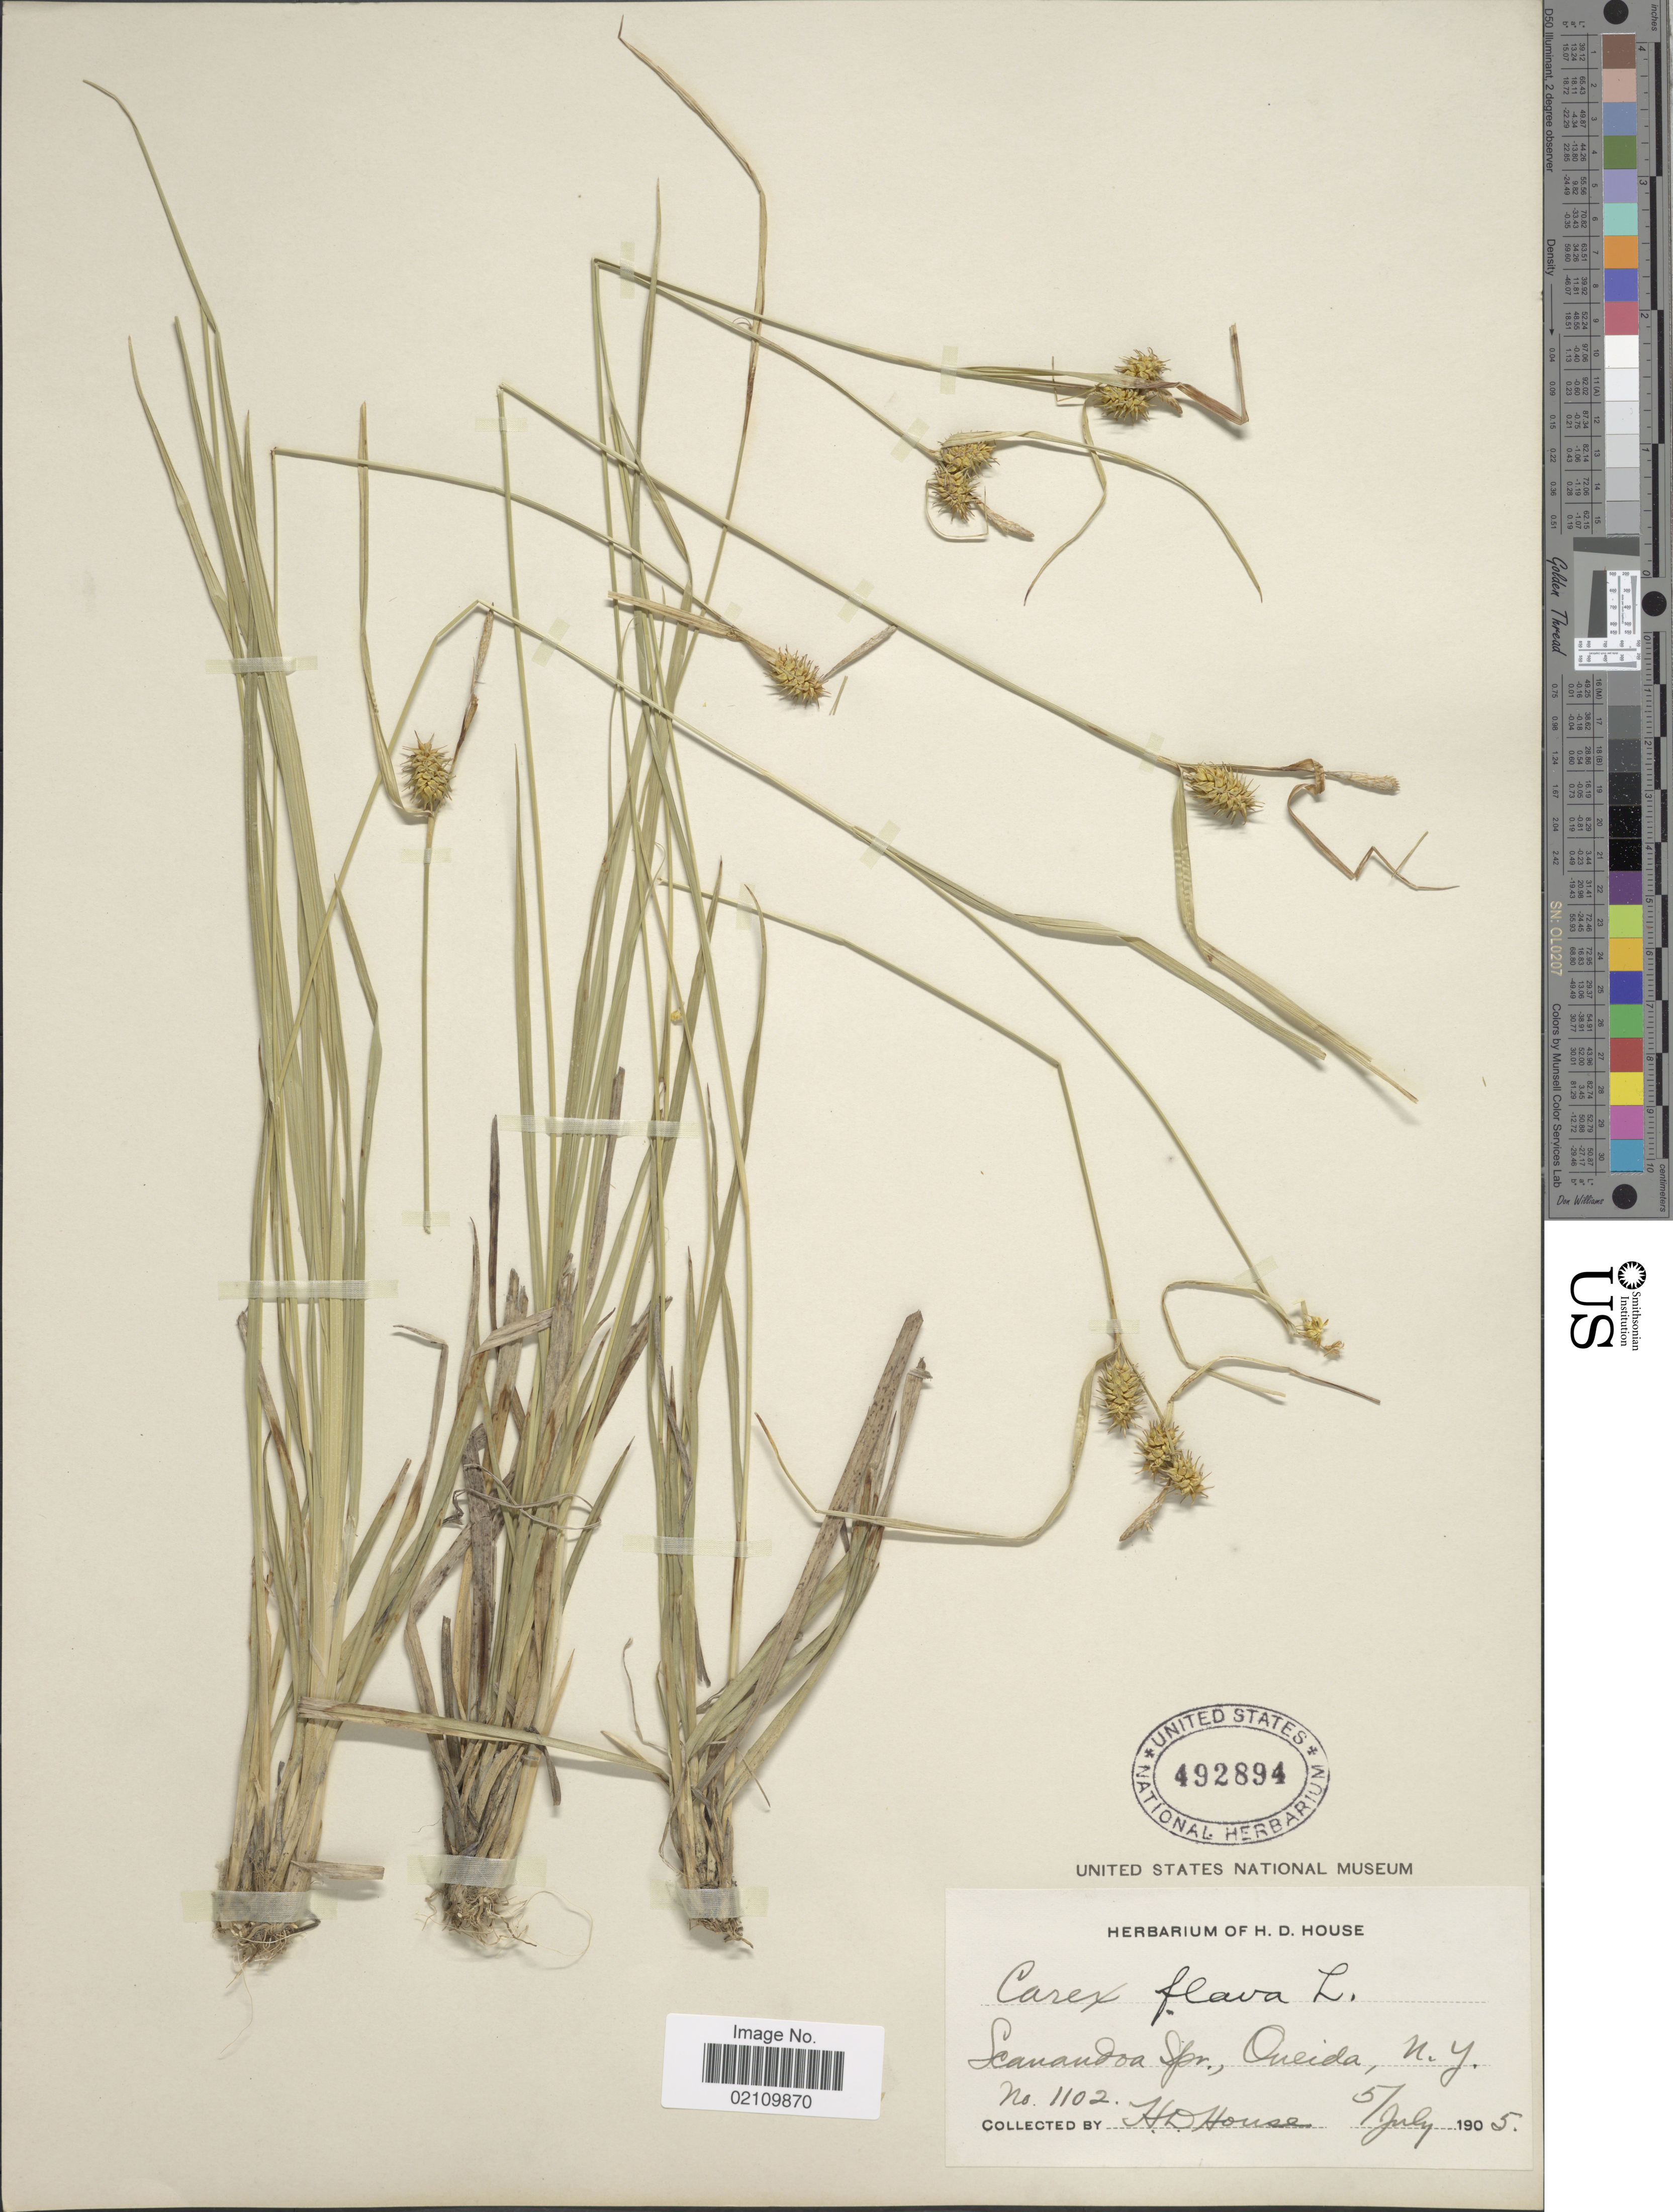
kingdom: Plantae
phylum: Tracheophyta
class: Liliopsida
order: Poales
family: Cyperaceae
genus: Carex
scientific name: Carex flava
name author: L.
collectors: H. D. House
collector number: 1102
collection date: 1905-07-05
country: United States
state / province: New York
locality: Scanandoa Spr., Oneida, N.Y.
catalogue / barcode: US 492894